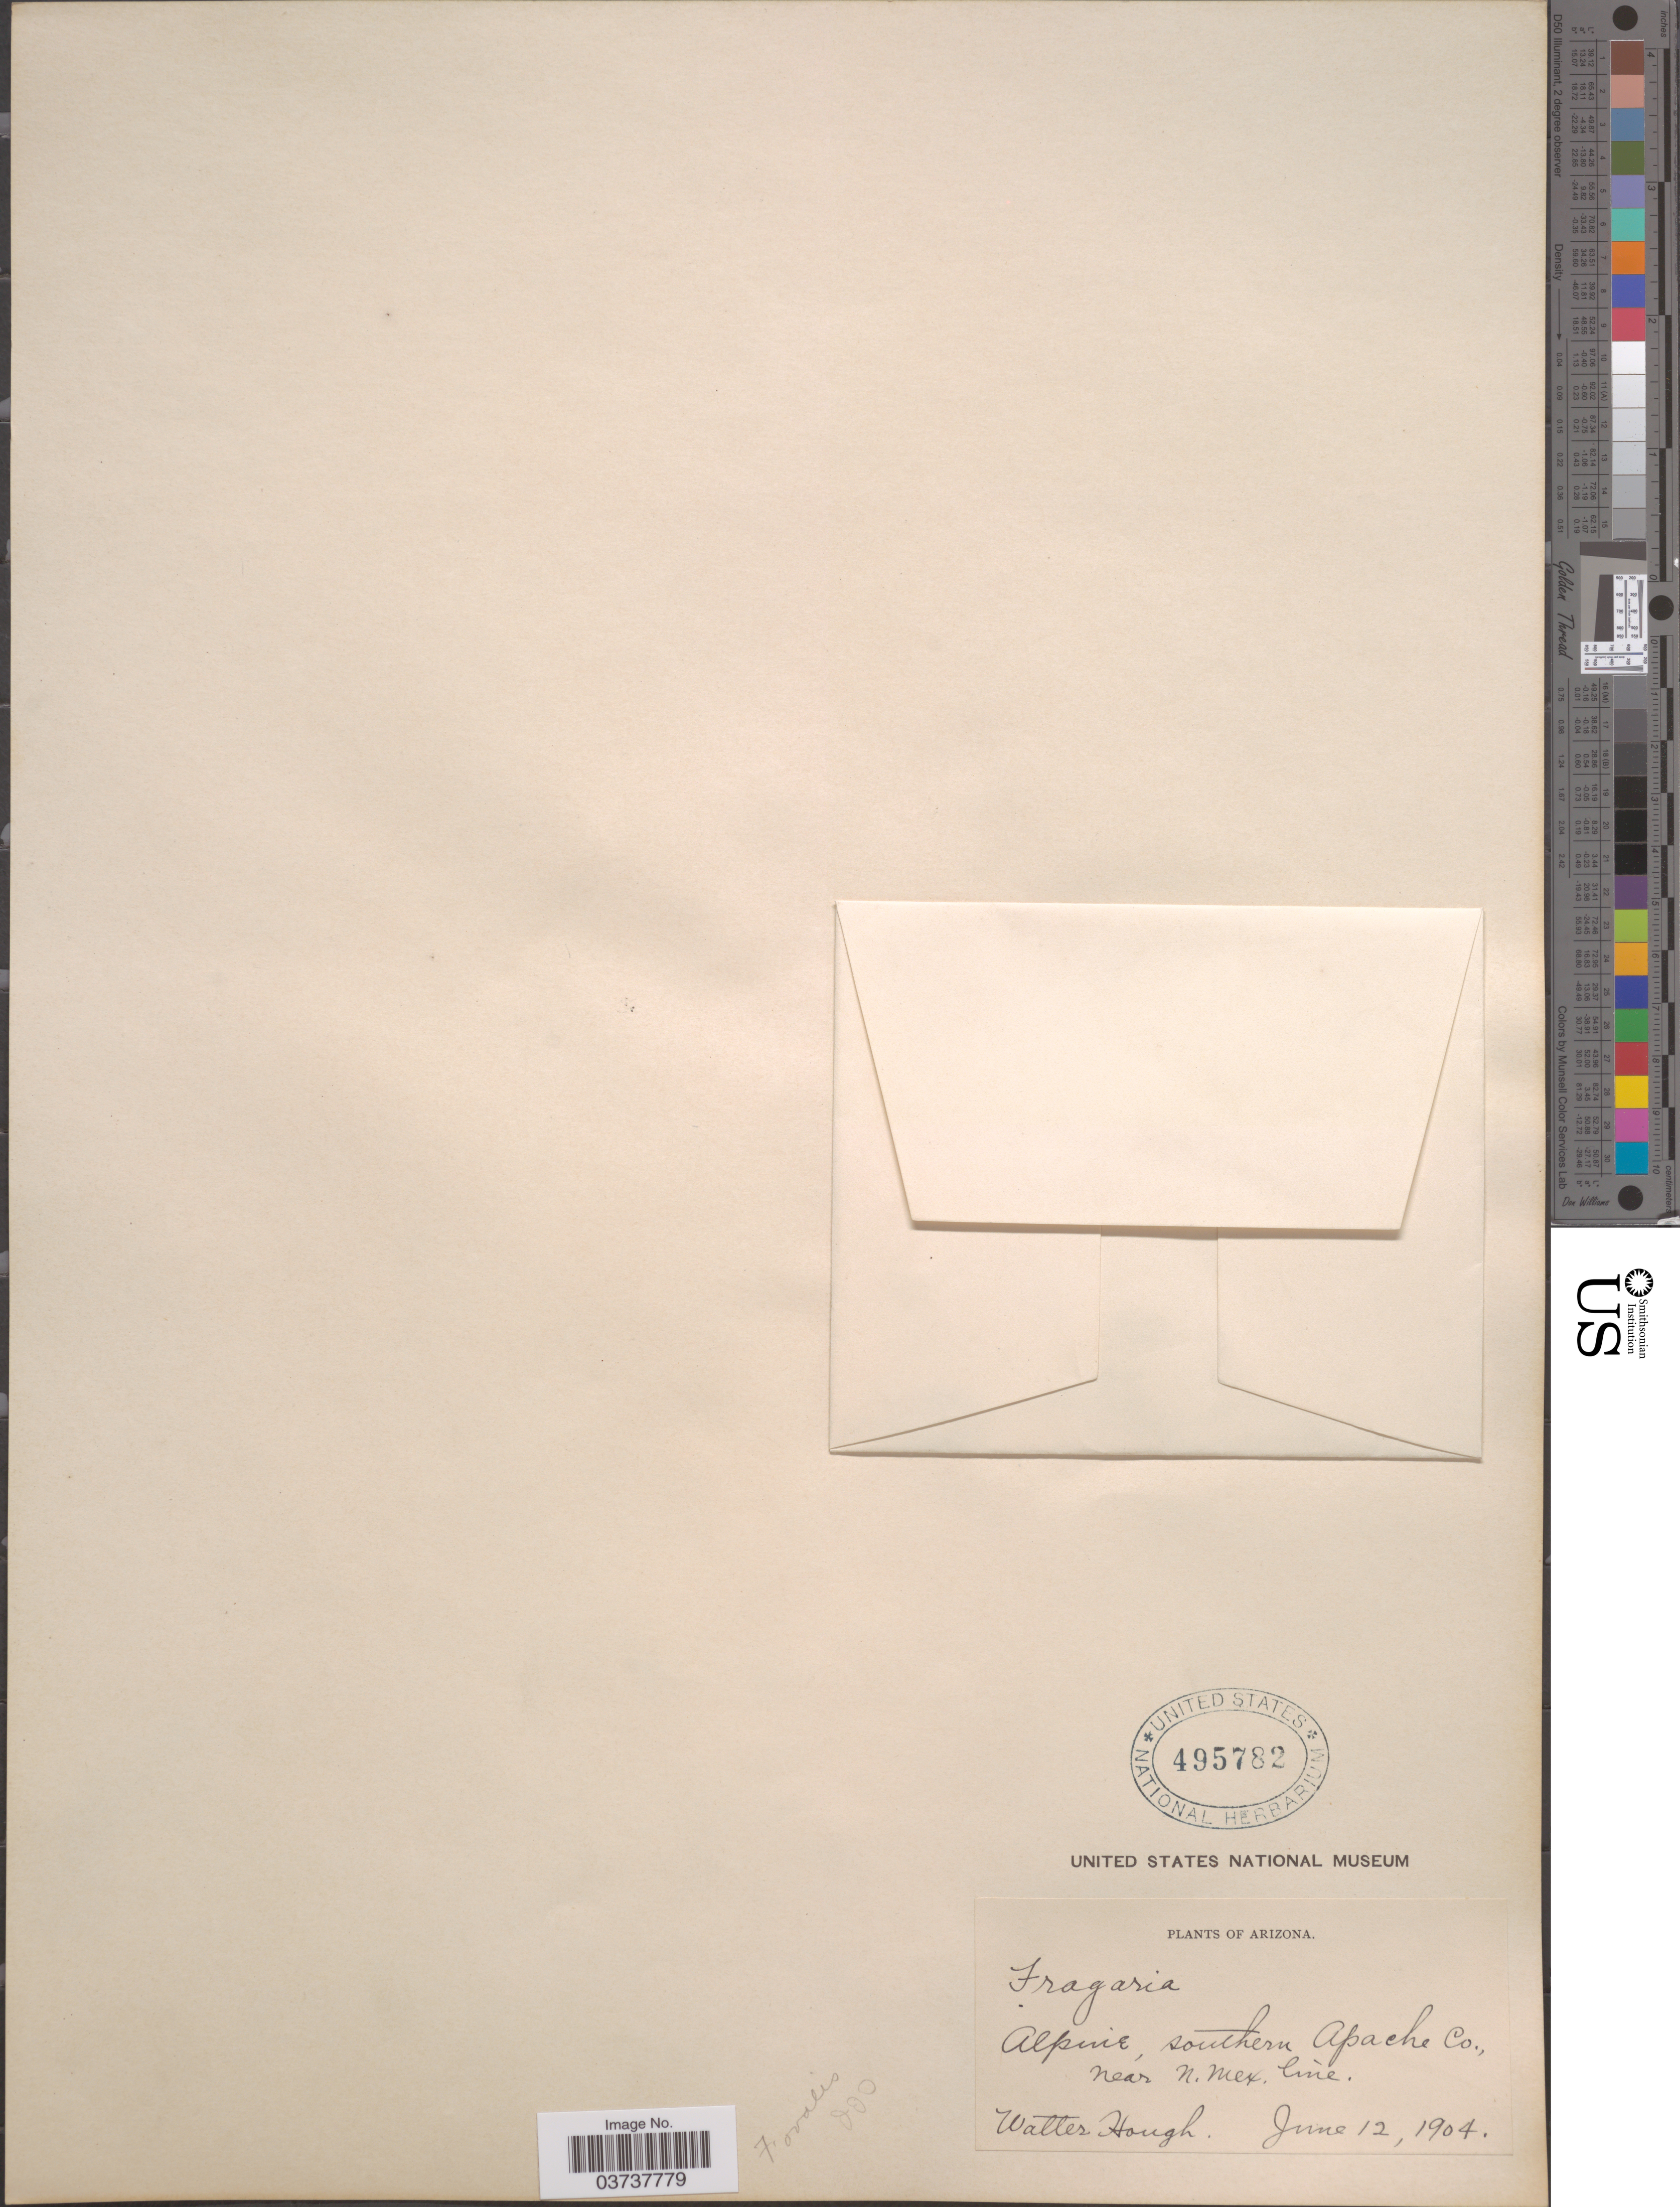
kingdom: Plantae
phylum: Tracheophyta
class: Magnoliopsida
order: Rosales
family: Rosaceae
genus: Fragaria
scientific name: Fragaria virginiana subsp. glauca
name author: (S. Watson) Staudt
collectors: W. Hough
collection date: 1904-06-12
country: United States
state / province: Arizona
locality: Alpine, southern Apache Co., near N. Mex. line.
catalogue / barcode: US 495782